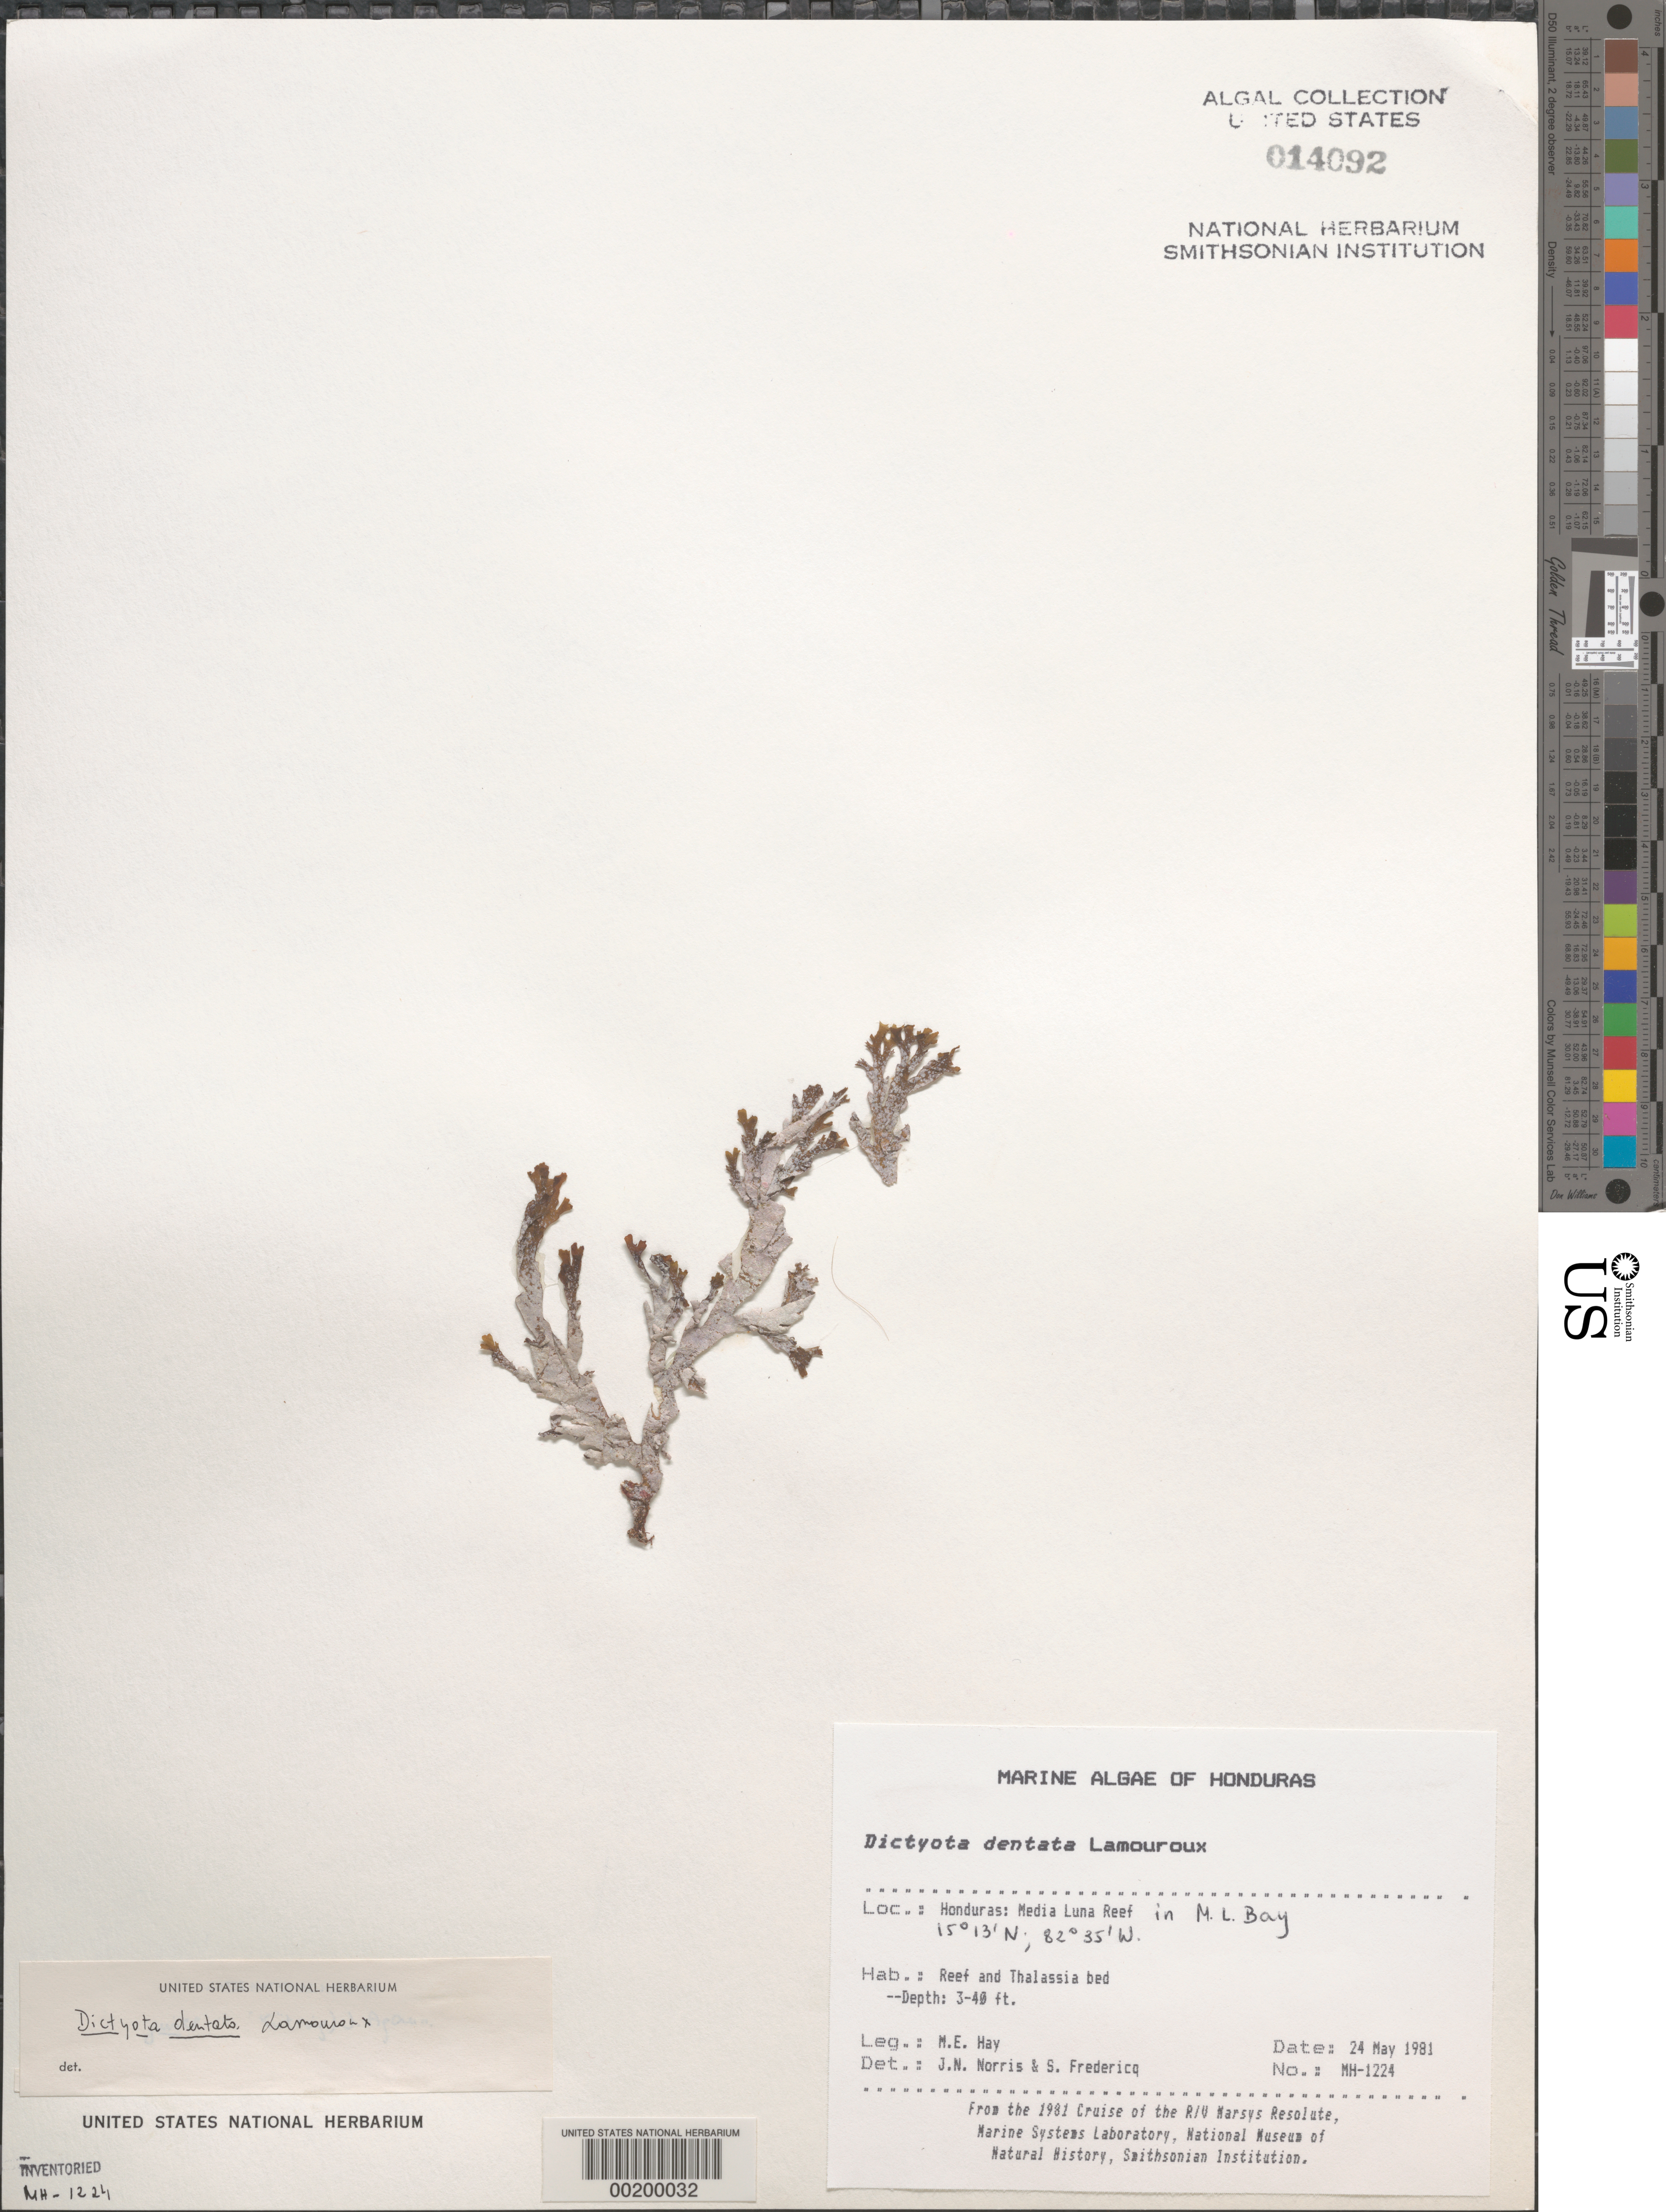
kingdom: Chromista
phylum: Ochrophyta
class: Phaeophyceae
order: Dictyotales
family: Dictyotaceae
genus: Dictyota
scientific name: Dictyota mertensii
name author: (C. Mart.) Kütz.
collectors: M. E. Hay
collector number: MEH-1224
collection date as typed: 24 May 1981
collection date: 1981-05-24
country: Honduras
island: Media Luna Cay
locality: Media Luna Reef, Media Luna Bay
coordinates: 15 13' N, 82 35' W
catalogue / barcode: US 14092